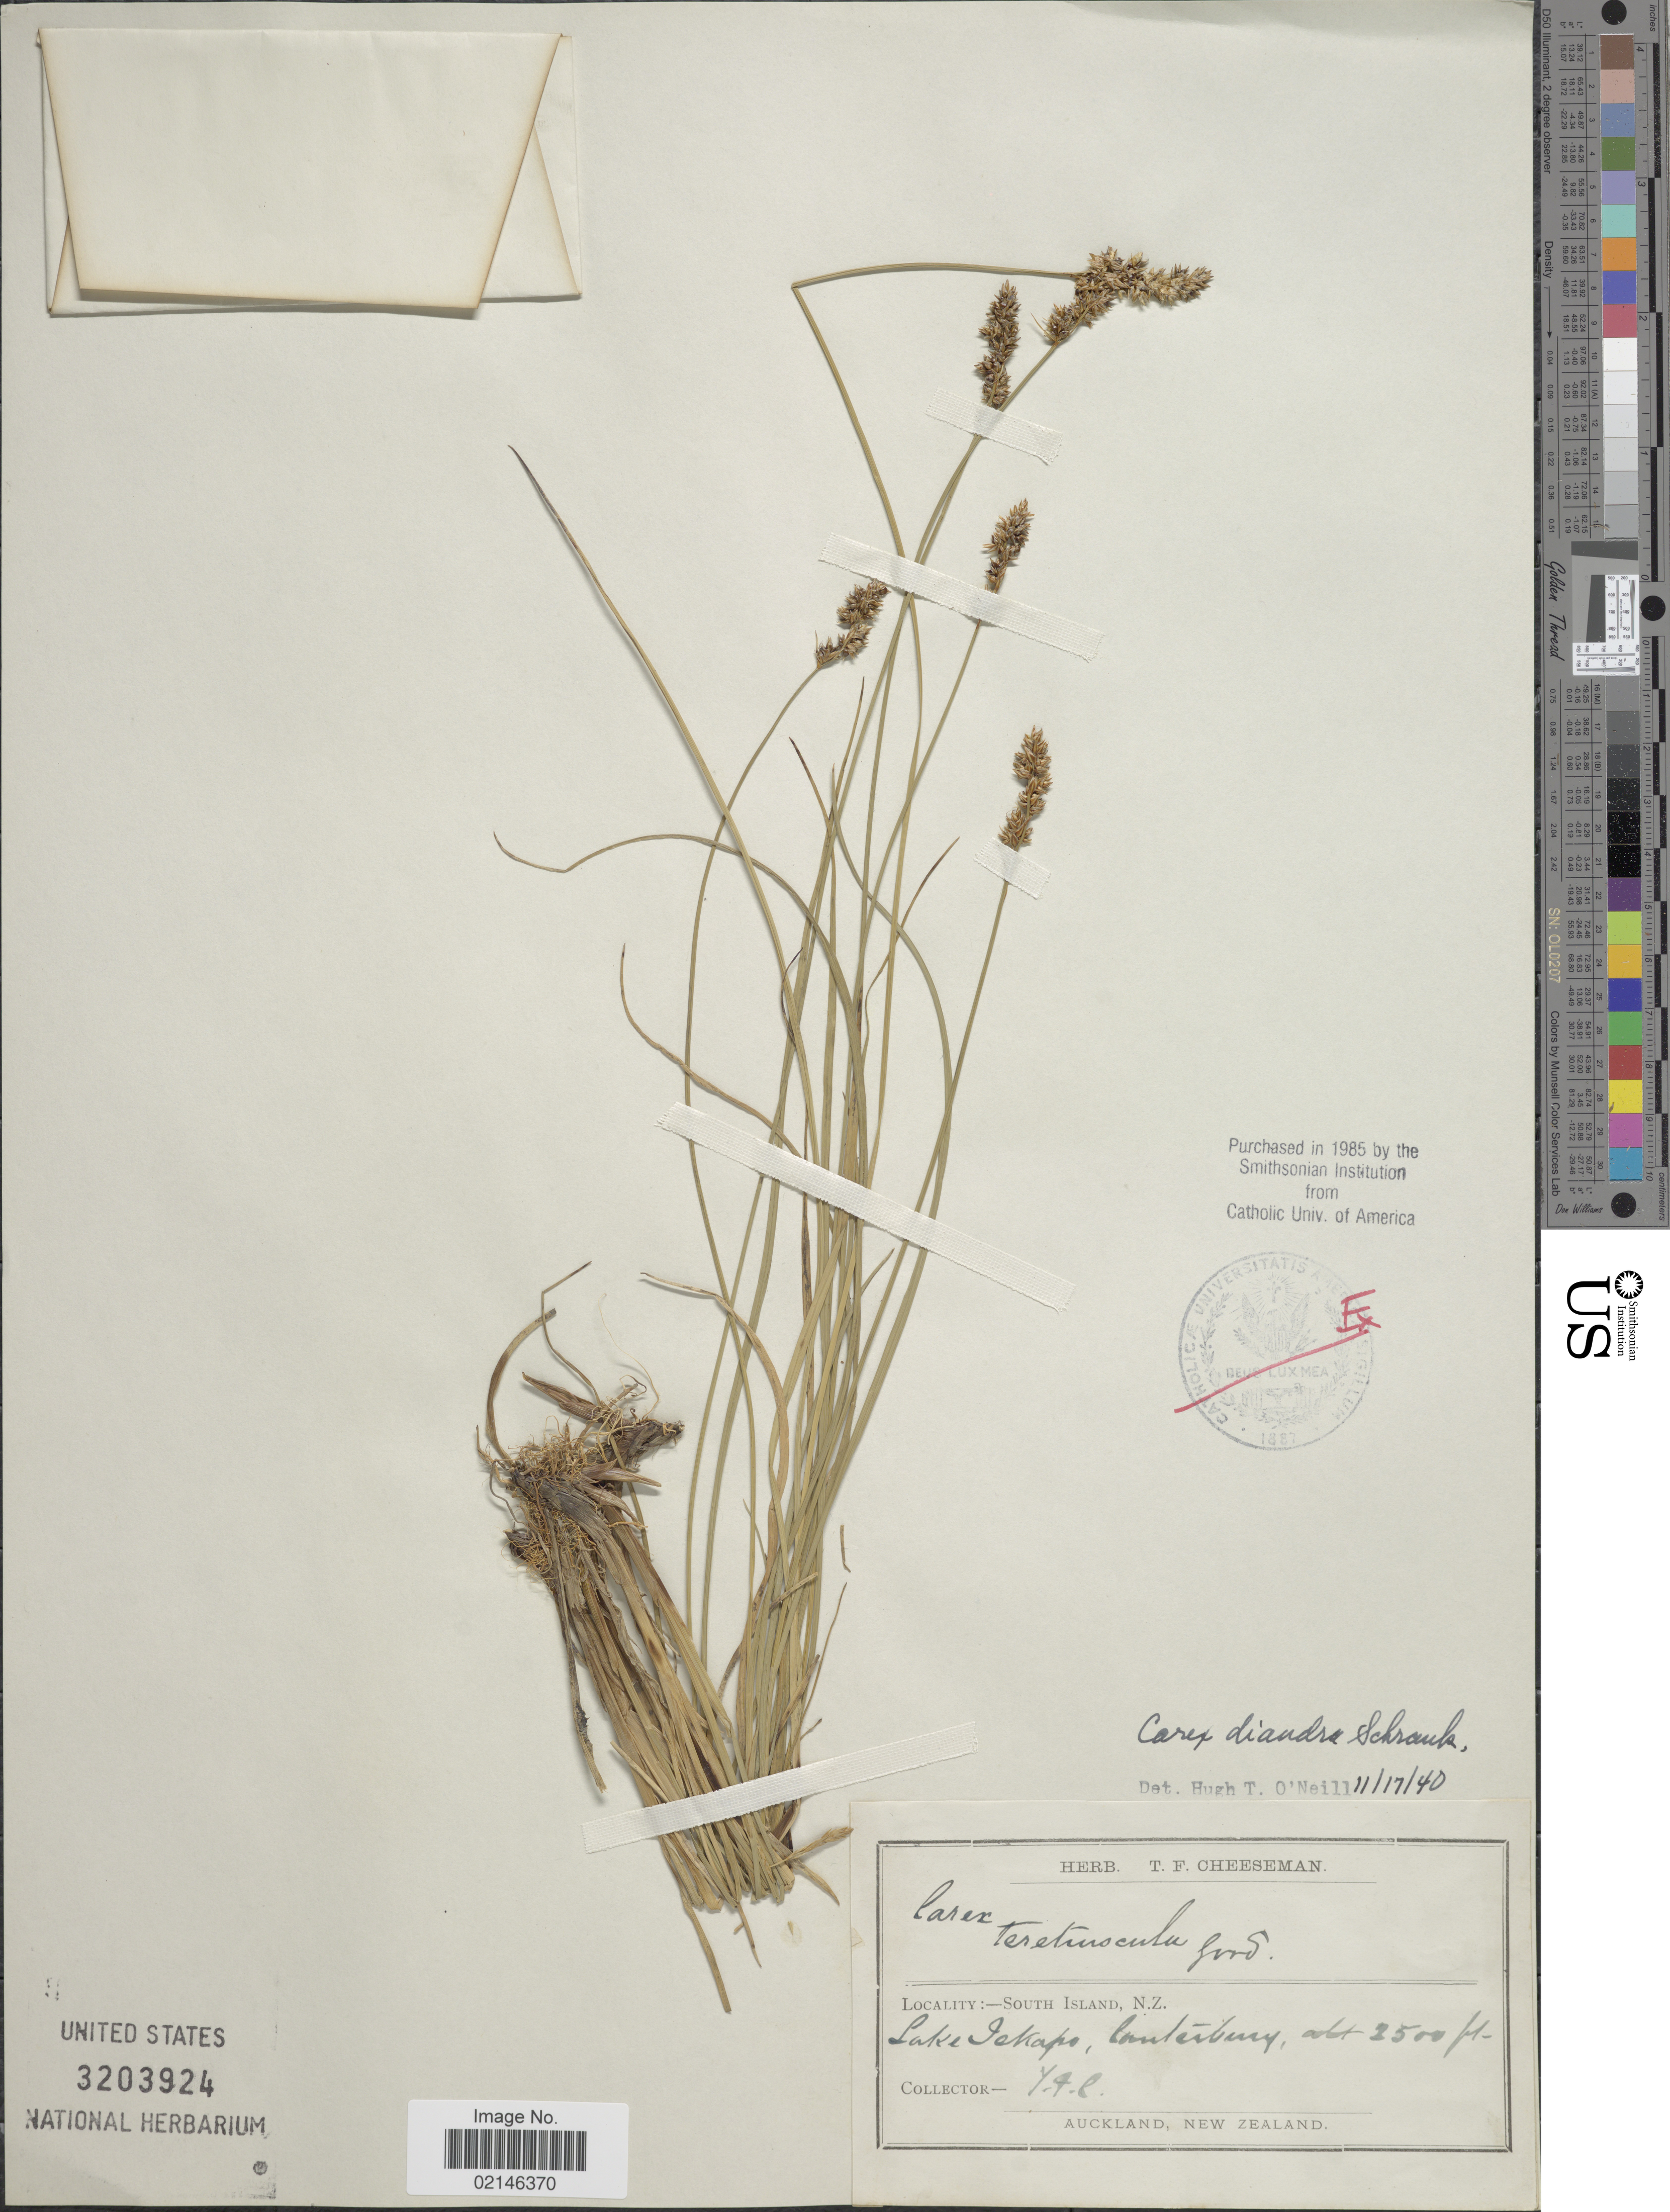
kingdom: Plantae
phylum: Tracheophyta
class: Liliopsida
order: Poales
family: Cyperaceae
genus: Carex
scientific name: Carex diandra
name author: Schrank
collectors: T. F. Cheeseman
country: New Zealand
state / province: Canterbury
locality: South Island. Lake Tekapo, Canterbury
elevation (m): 762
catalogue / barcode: US 3203924